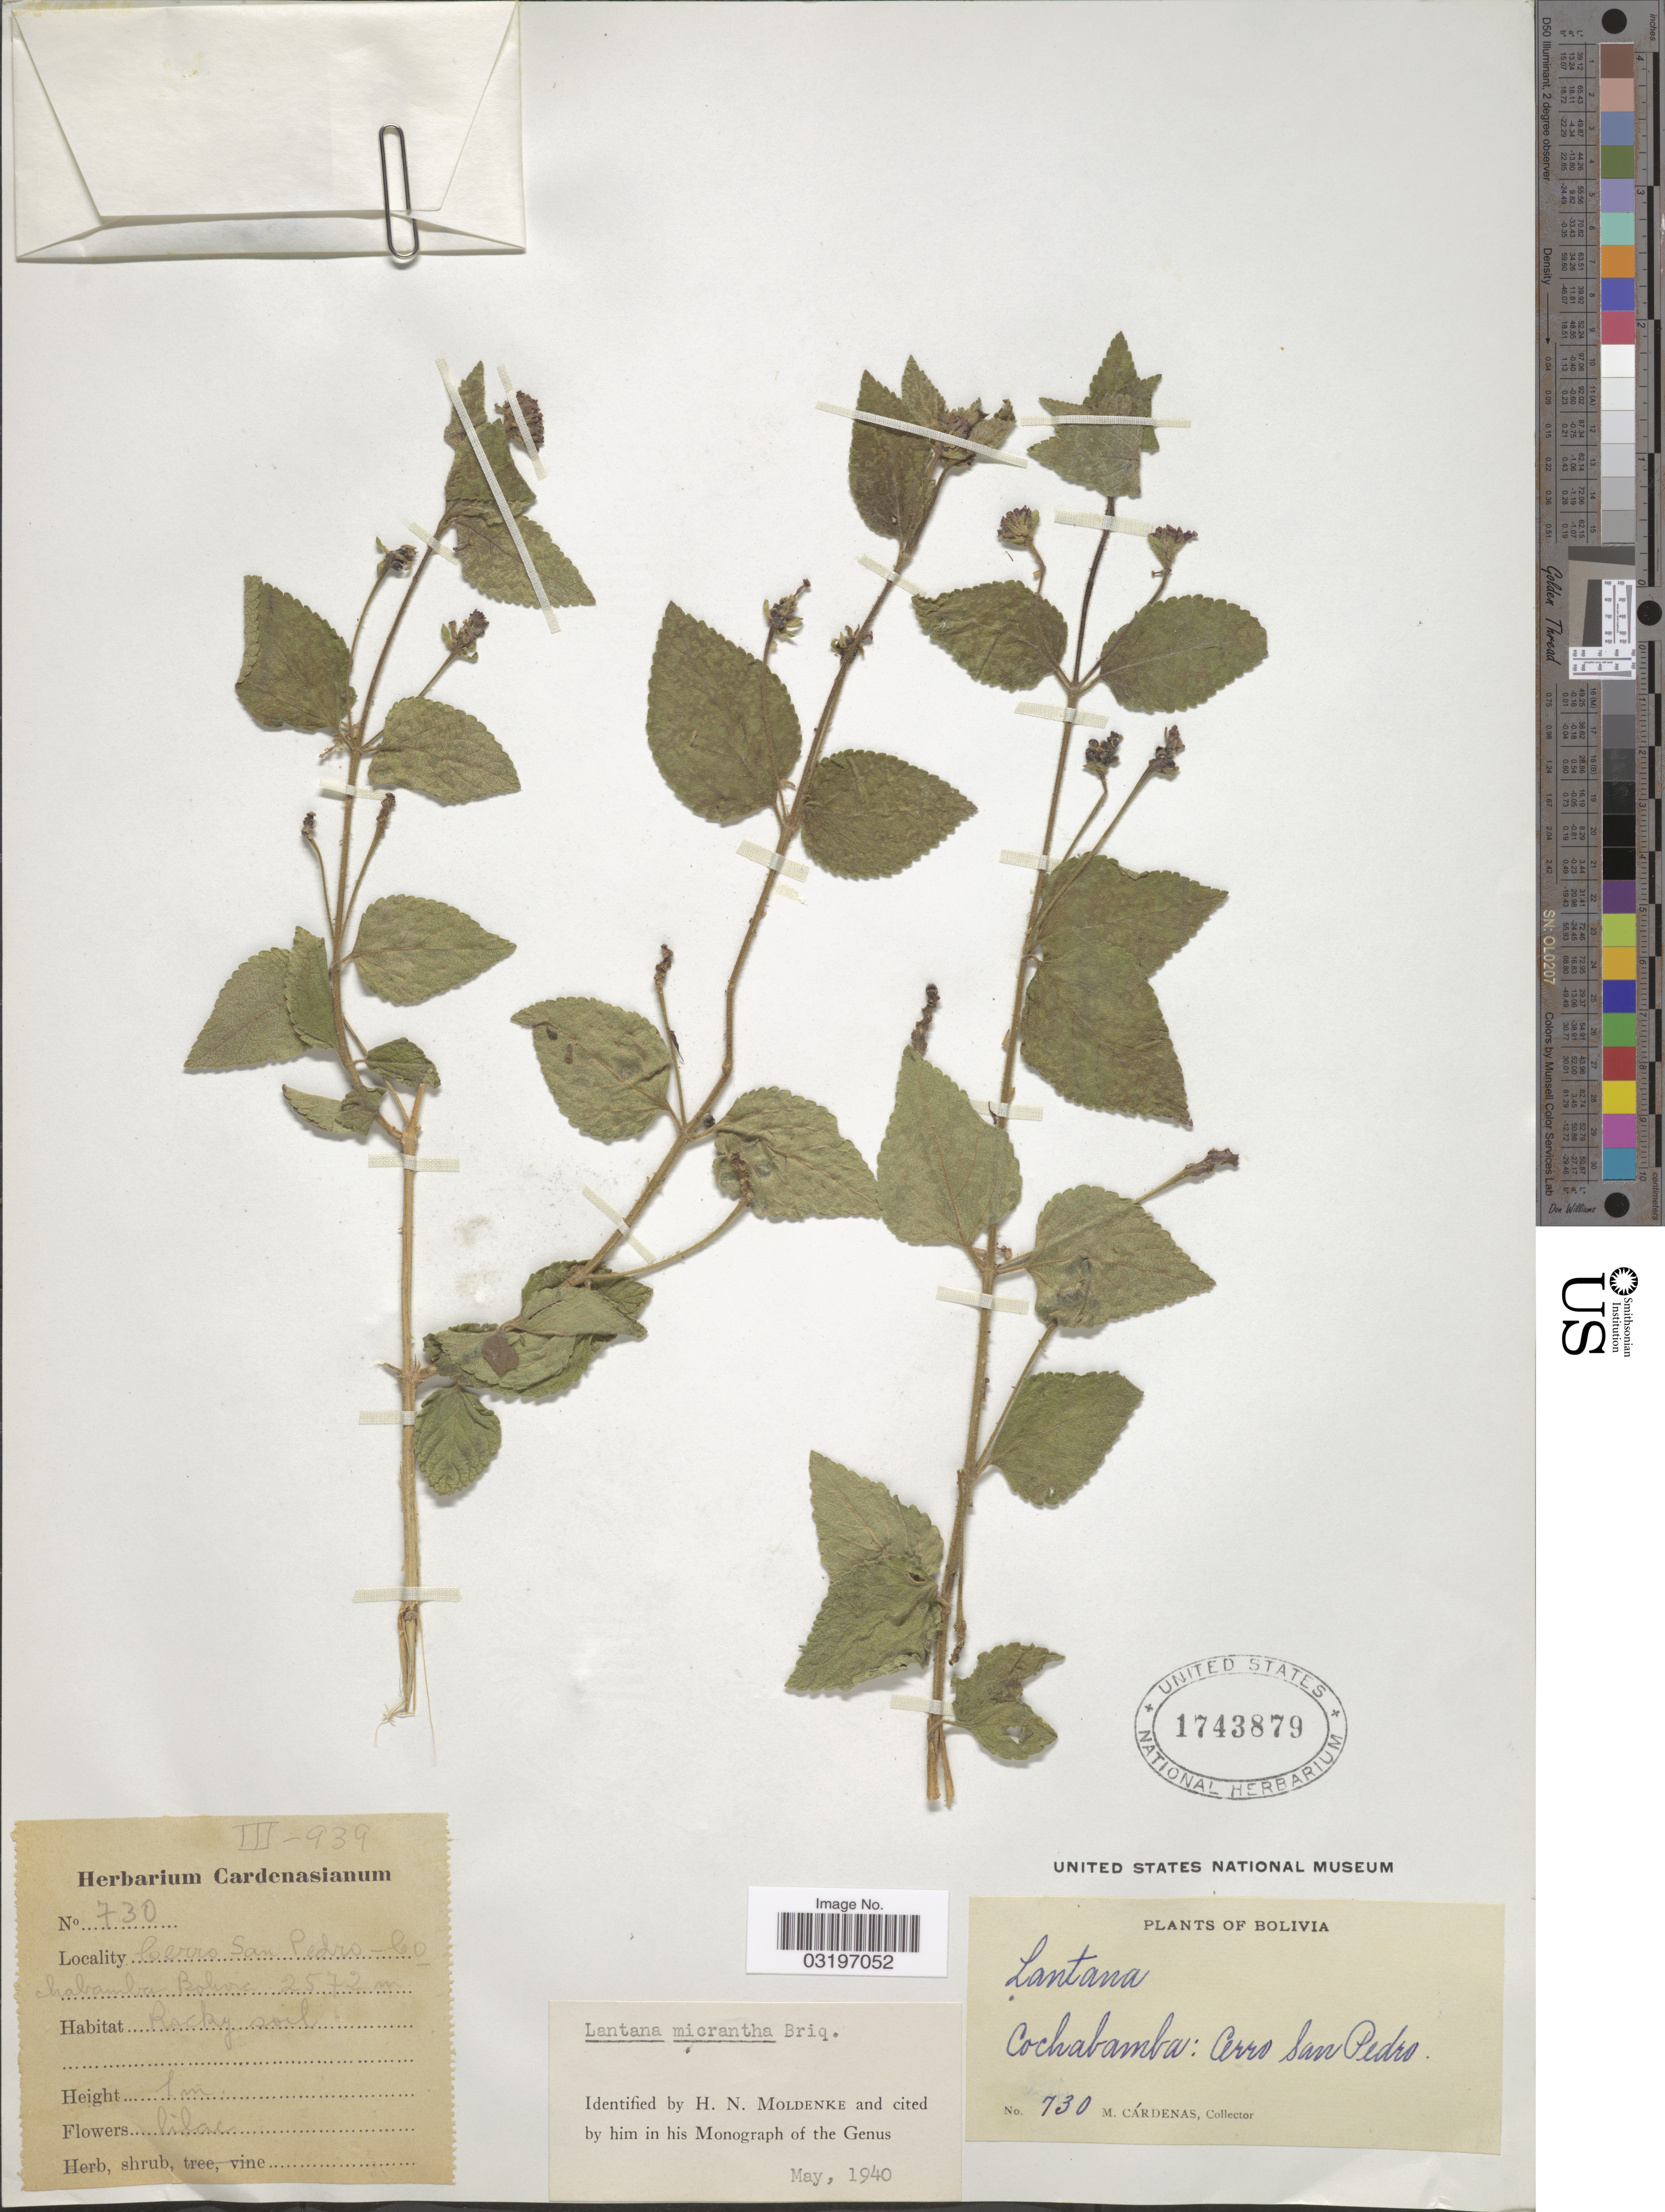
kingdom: Plantae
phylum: Tracheophyta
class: Magnoliopsida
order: Lamiales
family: Verbenaceae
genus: Lantana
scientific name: Lantana micrantha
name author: Briq.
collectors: M. Cárdenas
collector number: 730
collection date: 1939-03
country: Bolivia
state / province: Cochabamba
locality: Cerro San Pedro.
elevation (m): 2572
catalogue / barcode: US 1743879